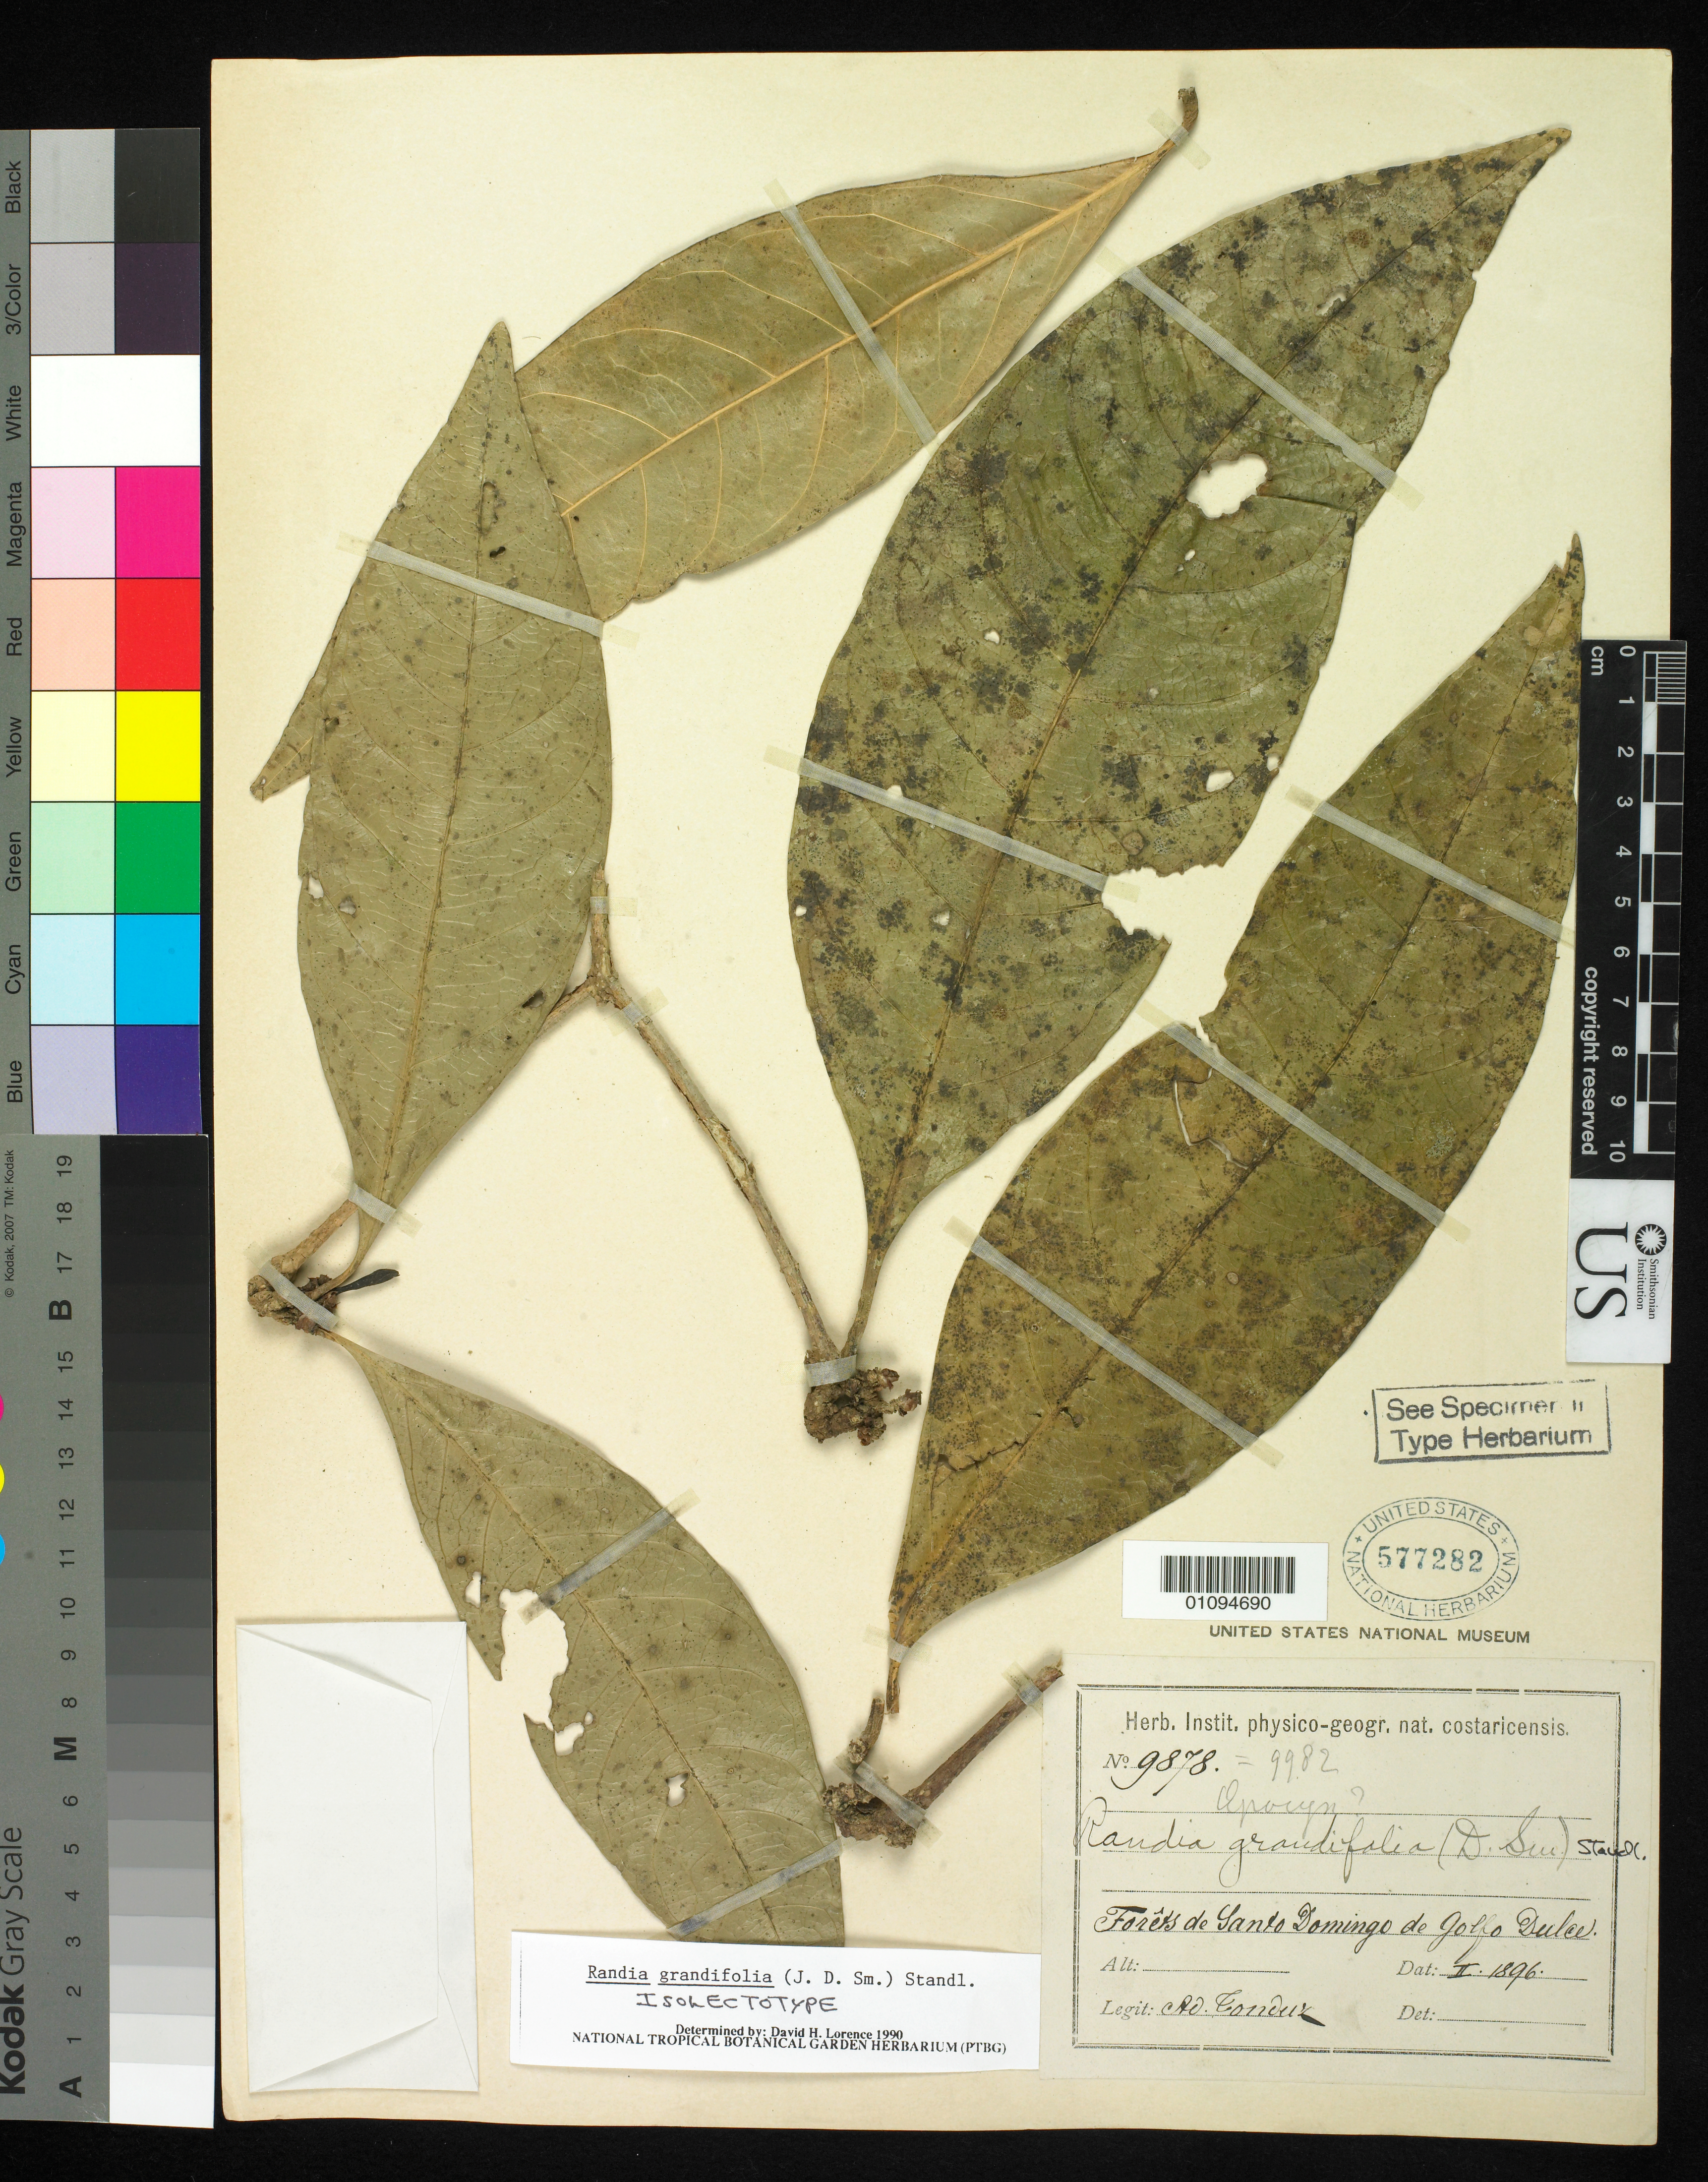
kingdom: Plantae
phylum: Tracheophyta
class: Magnoliopsida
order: Gentianales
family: Rubiaceae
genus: Basanacantha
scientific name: Basanacantha grandifolia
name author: Donn. Sm.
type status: Isolectotype; Syntype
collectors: A. Tonduz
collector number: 9878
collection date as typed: Feb 1896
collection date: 1896-02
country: Costa Rica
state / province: Puntarenas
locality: Forêts de Santo Domingo de Golfo Dulce.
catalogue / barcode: US 577282